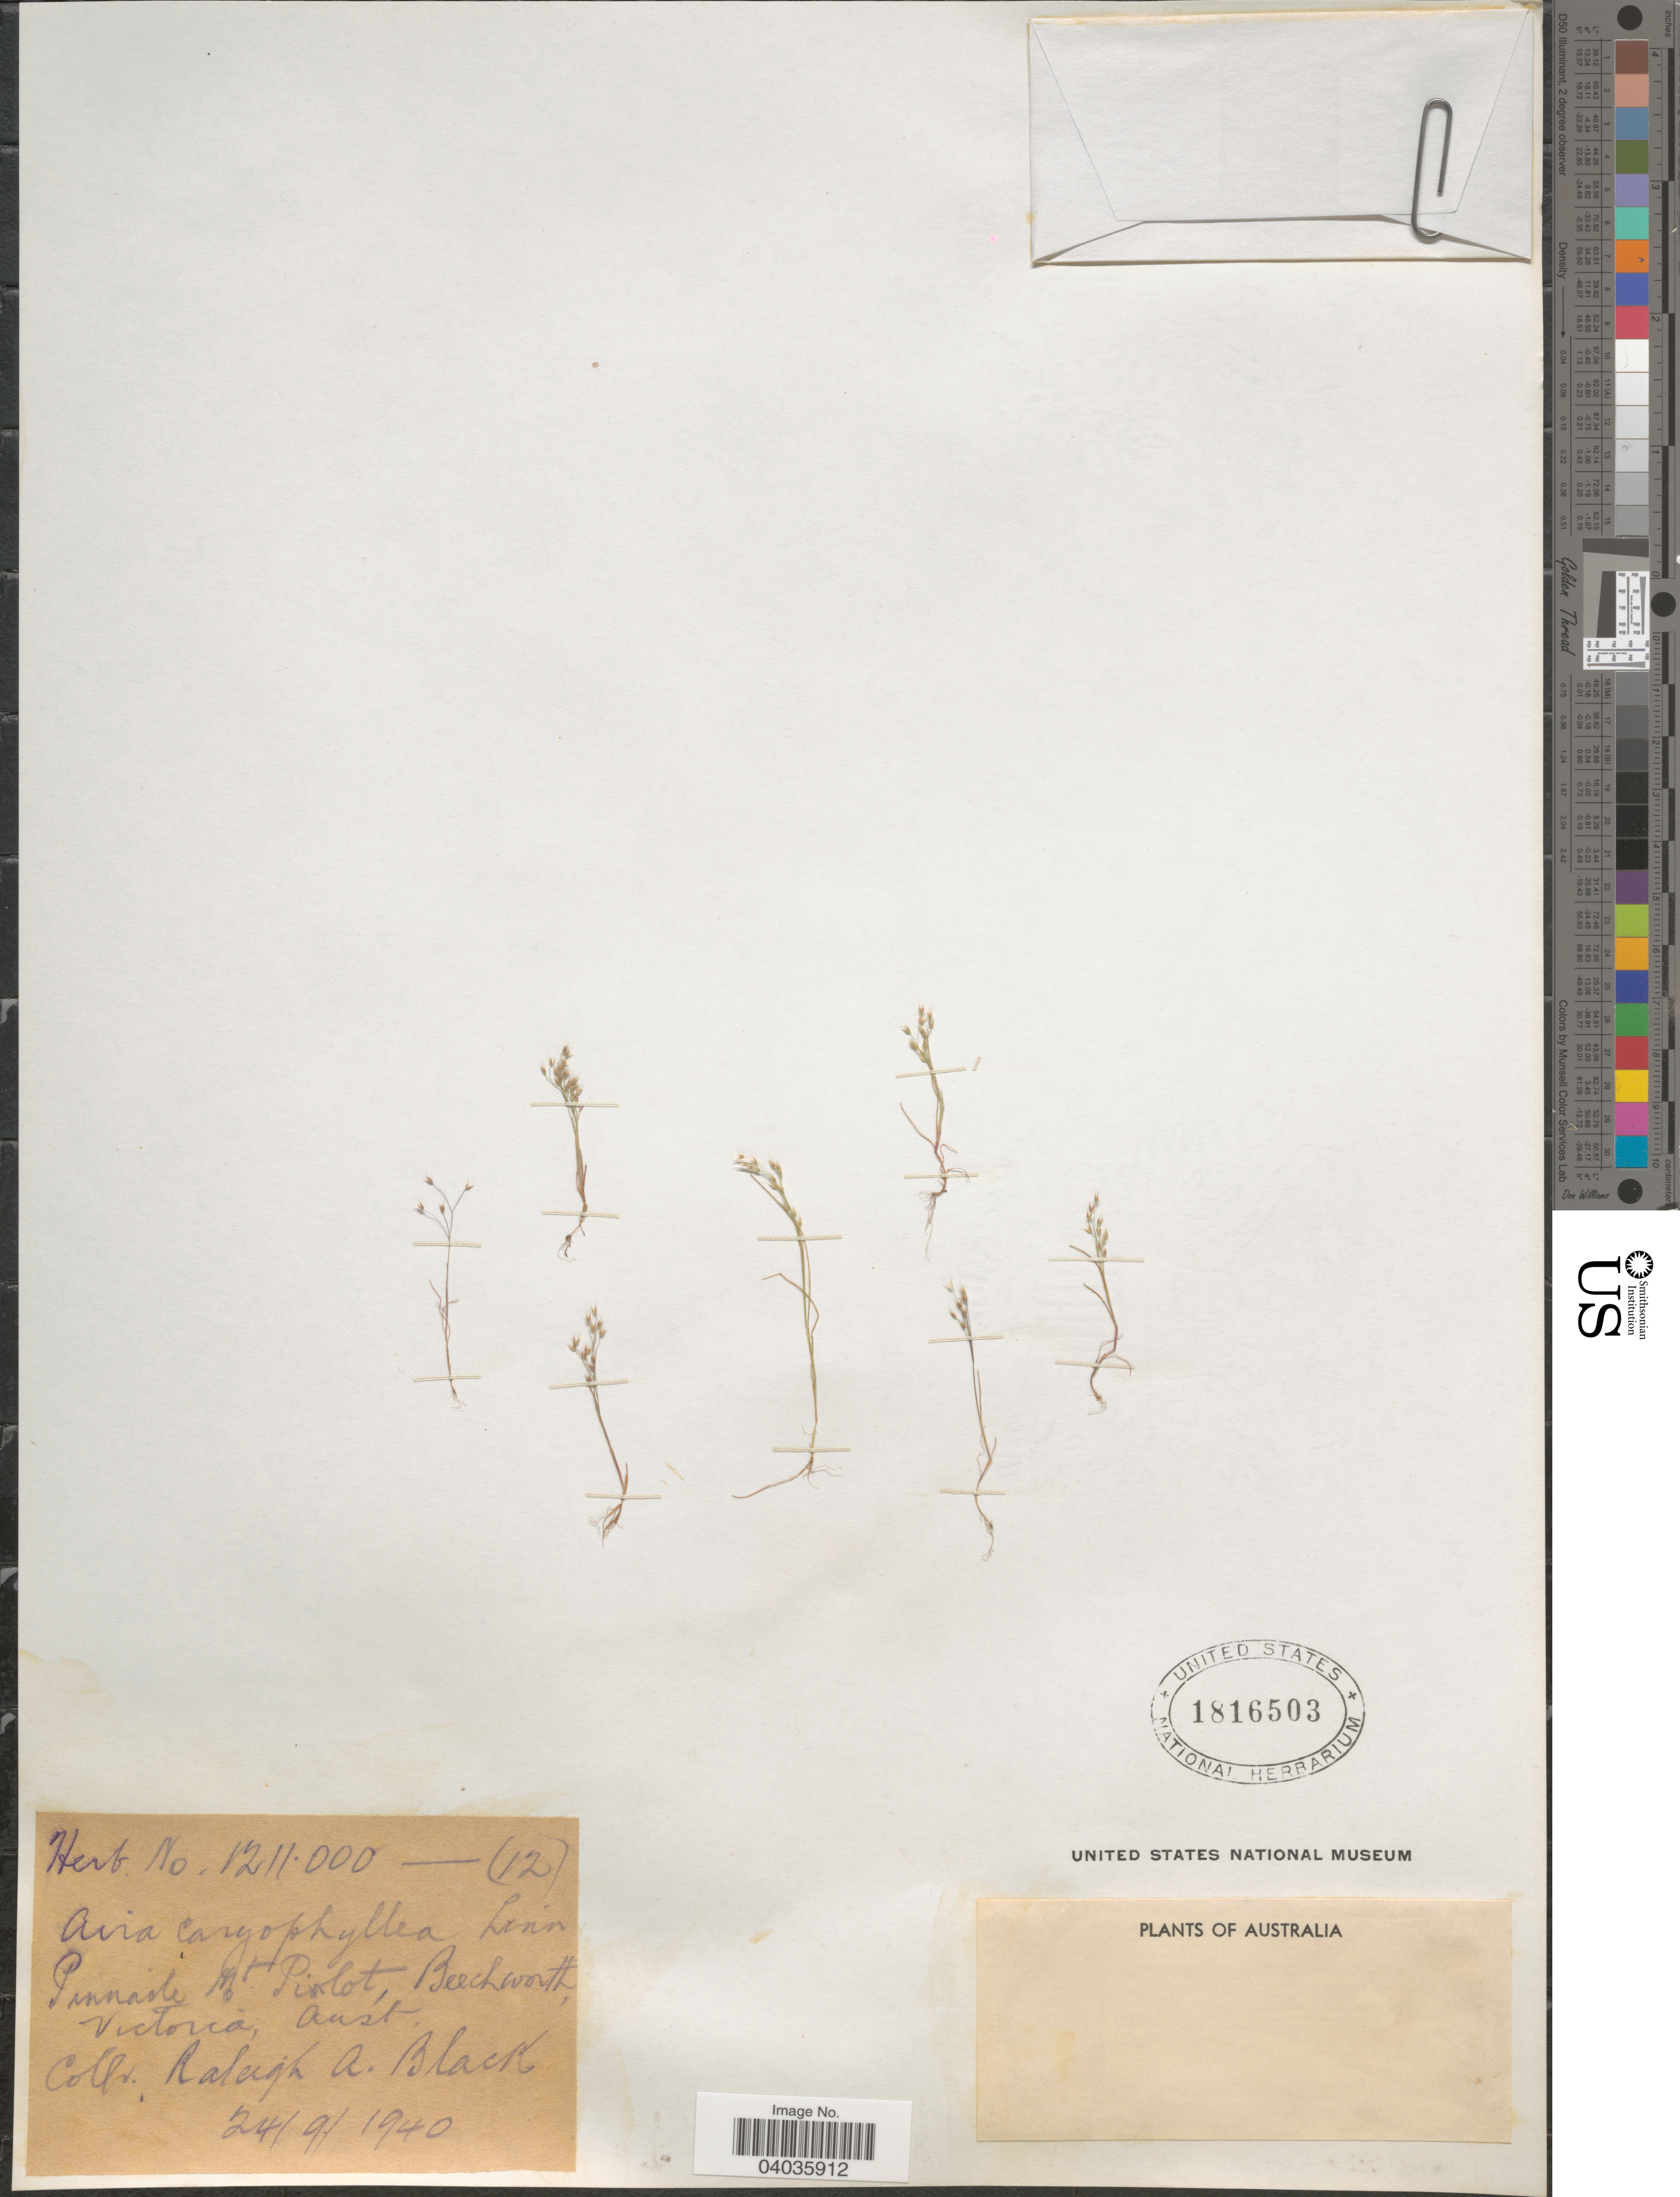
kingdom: Plantae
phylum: Tracheophyta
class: Liliopsida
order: Poales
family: Poaceae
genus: Aira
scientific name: Aira caryophyllea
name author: L.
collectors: R. A. Black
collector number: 1211000(12)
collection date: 1940-09-24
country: Australia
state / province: Victoria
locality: Pinnacle Mt Pilot, Beechworth, Victoria.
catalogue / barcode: US 1816503